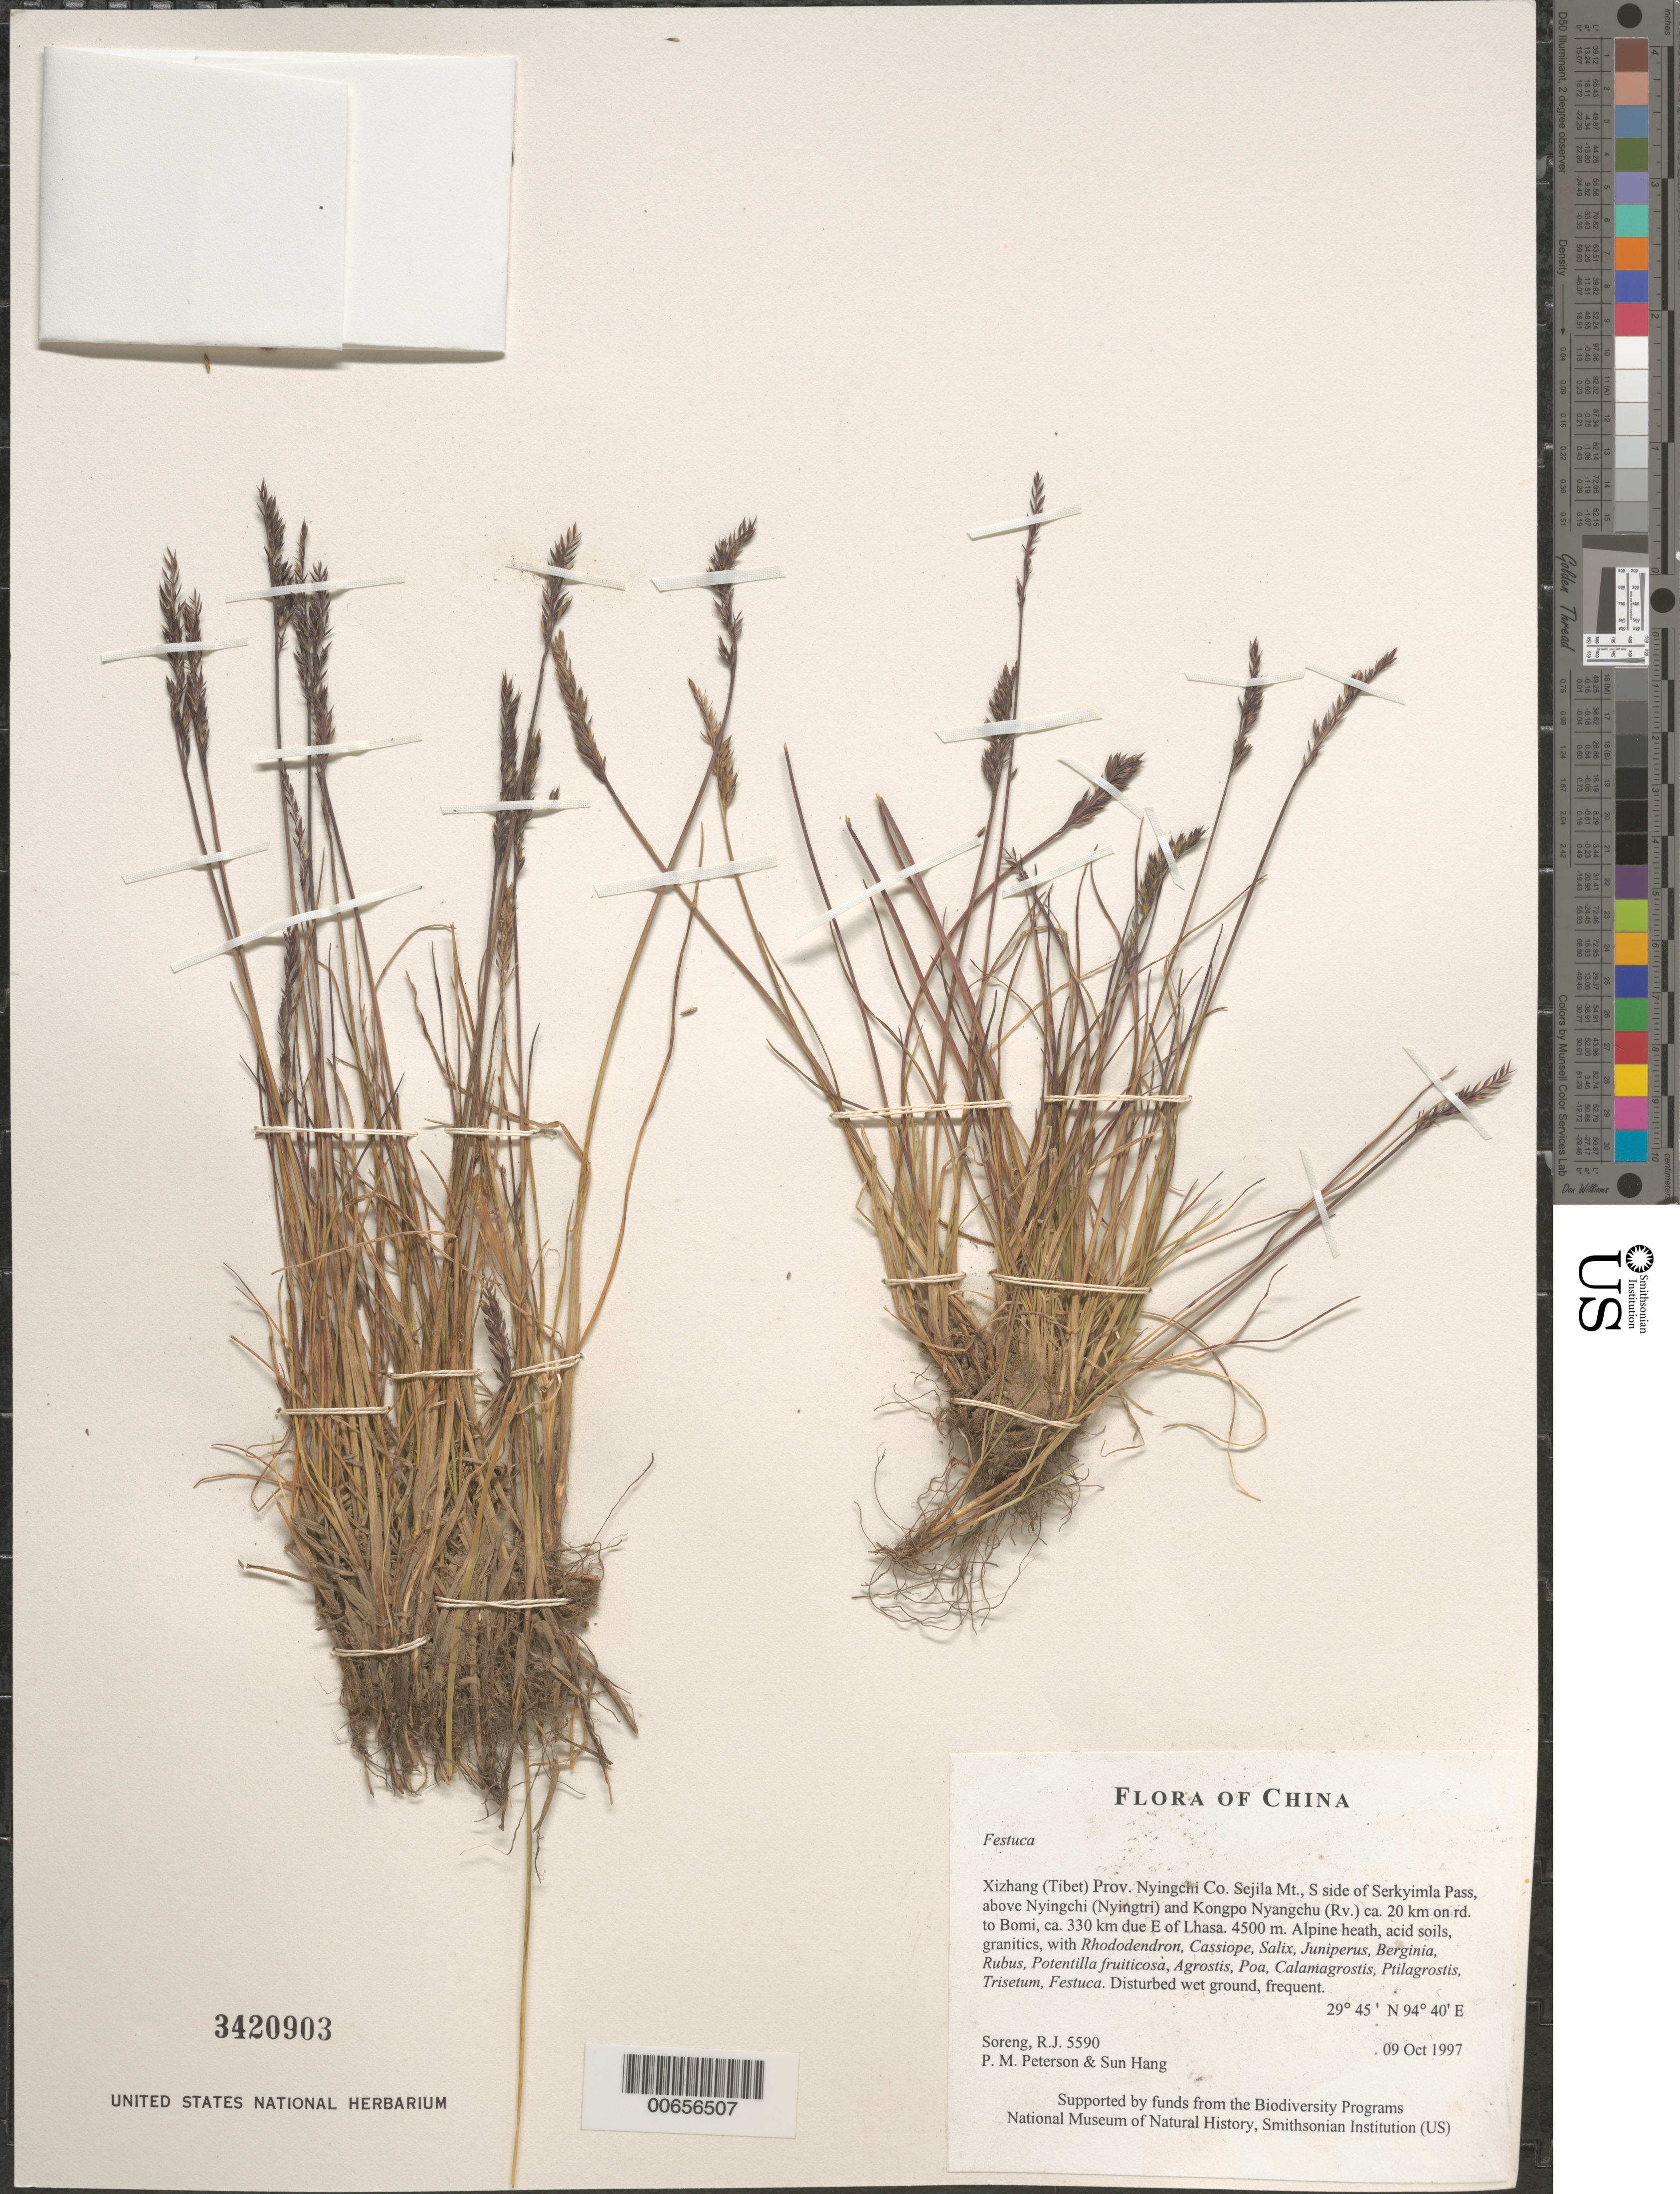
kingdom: Plantae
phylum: Tracheophyta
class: Liliopsida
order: Poales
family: Poaceae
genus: Festuca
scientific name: Festuca sp.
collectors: R. J. Soreng, P. M. Peterson & Sun Hang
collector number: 5590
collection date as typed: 09 Oct 1997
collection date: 1997-10-09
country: China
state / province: Xizang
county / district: Nyingchi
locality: Sejila Mt., S side of Serkyimla Pass, above Nyingchi (Nyingtri) and Kongpo Nyangchu (Rv.) ca. 20 km on rd. to Bomi, ca. 330 km due E of Lhasa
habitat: Alpine heath, acid soils, granitics, with Rhododendron, Cassiope, Salix, Juniperus, Berginia, Rubus, Potentilla fruiticosa,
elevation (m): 4500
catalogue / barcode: US 3420903